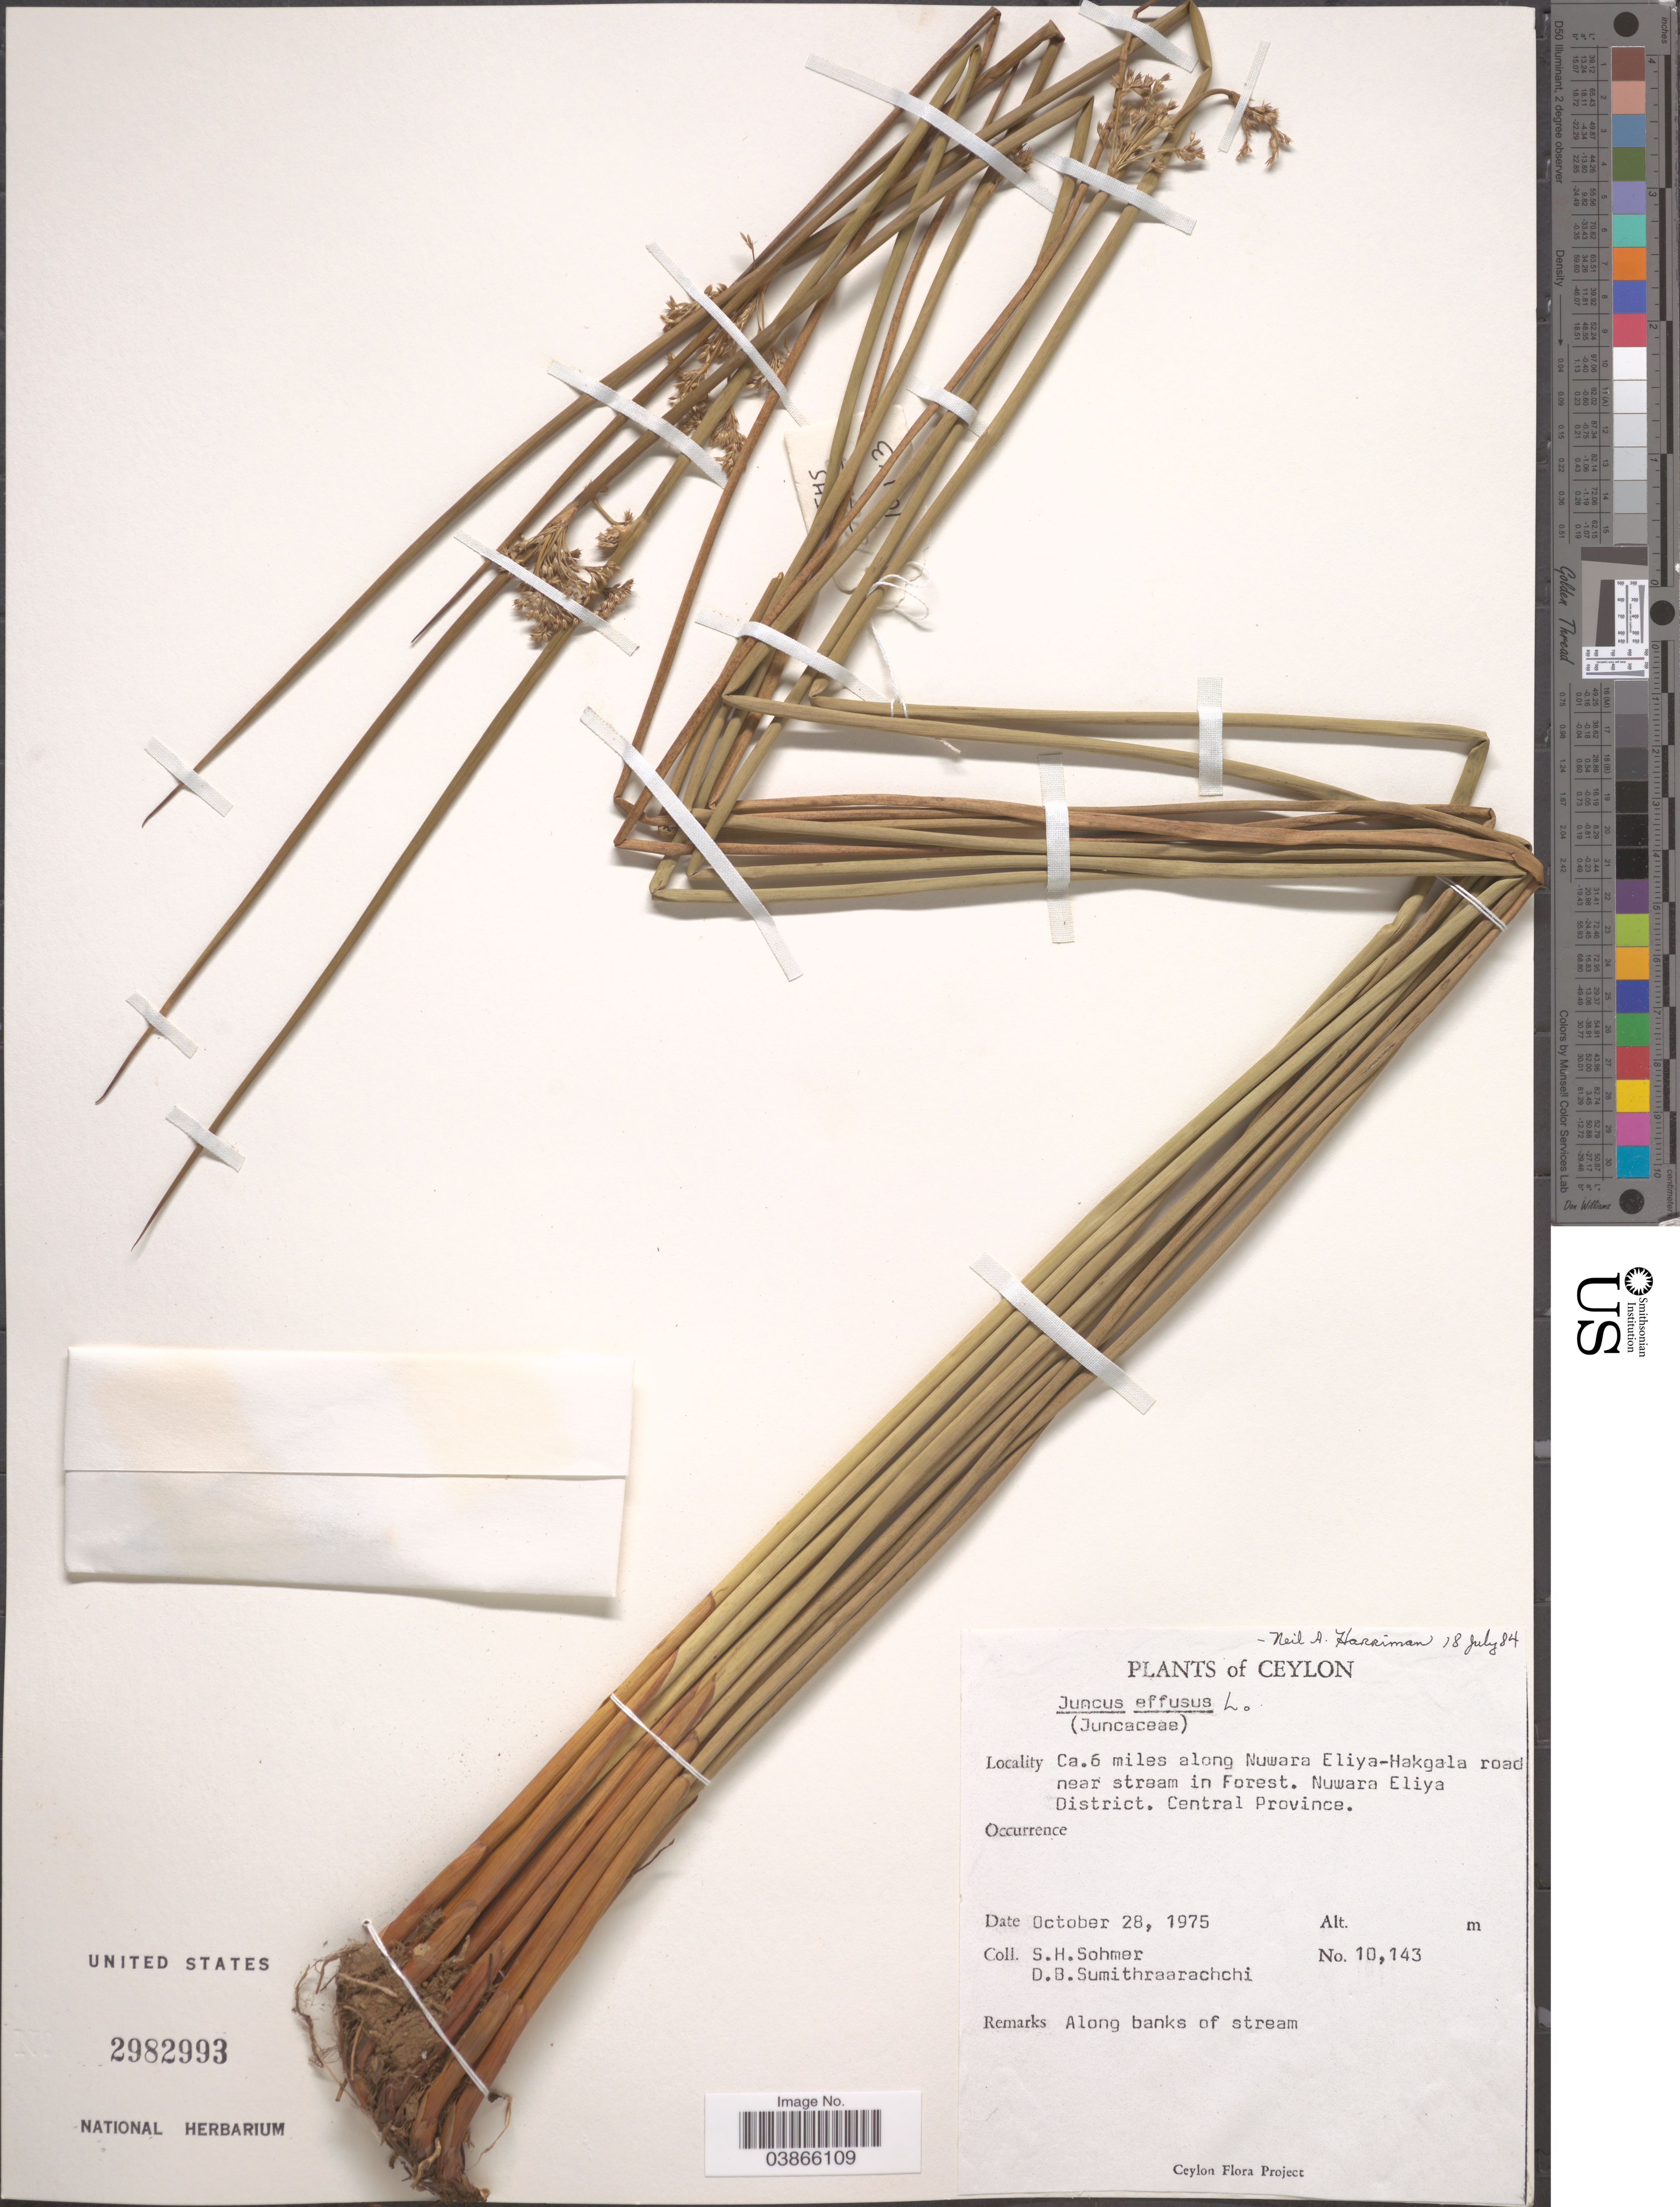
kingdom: Plantae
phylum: Tracheophyta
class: Liliopsida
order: Poales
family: Juncaceae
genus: Juncus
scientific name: Juncus effusus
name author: L.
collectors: S. H. Sohmer & D. B. Sumithraarachchi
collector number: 10143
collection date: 1975-10-28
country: Sri Lanka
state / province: Central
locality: Ceylon. Ca. 6 miles along Nuwara Eliya-Hakgala road near stream in Forest. Nuwara Eliya District.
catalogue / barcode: US 2982993